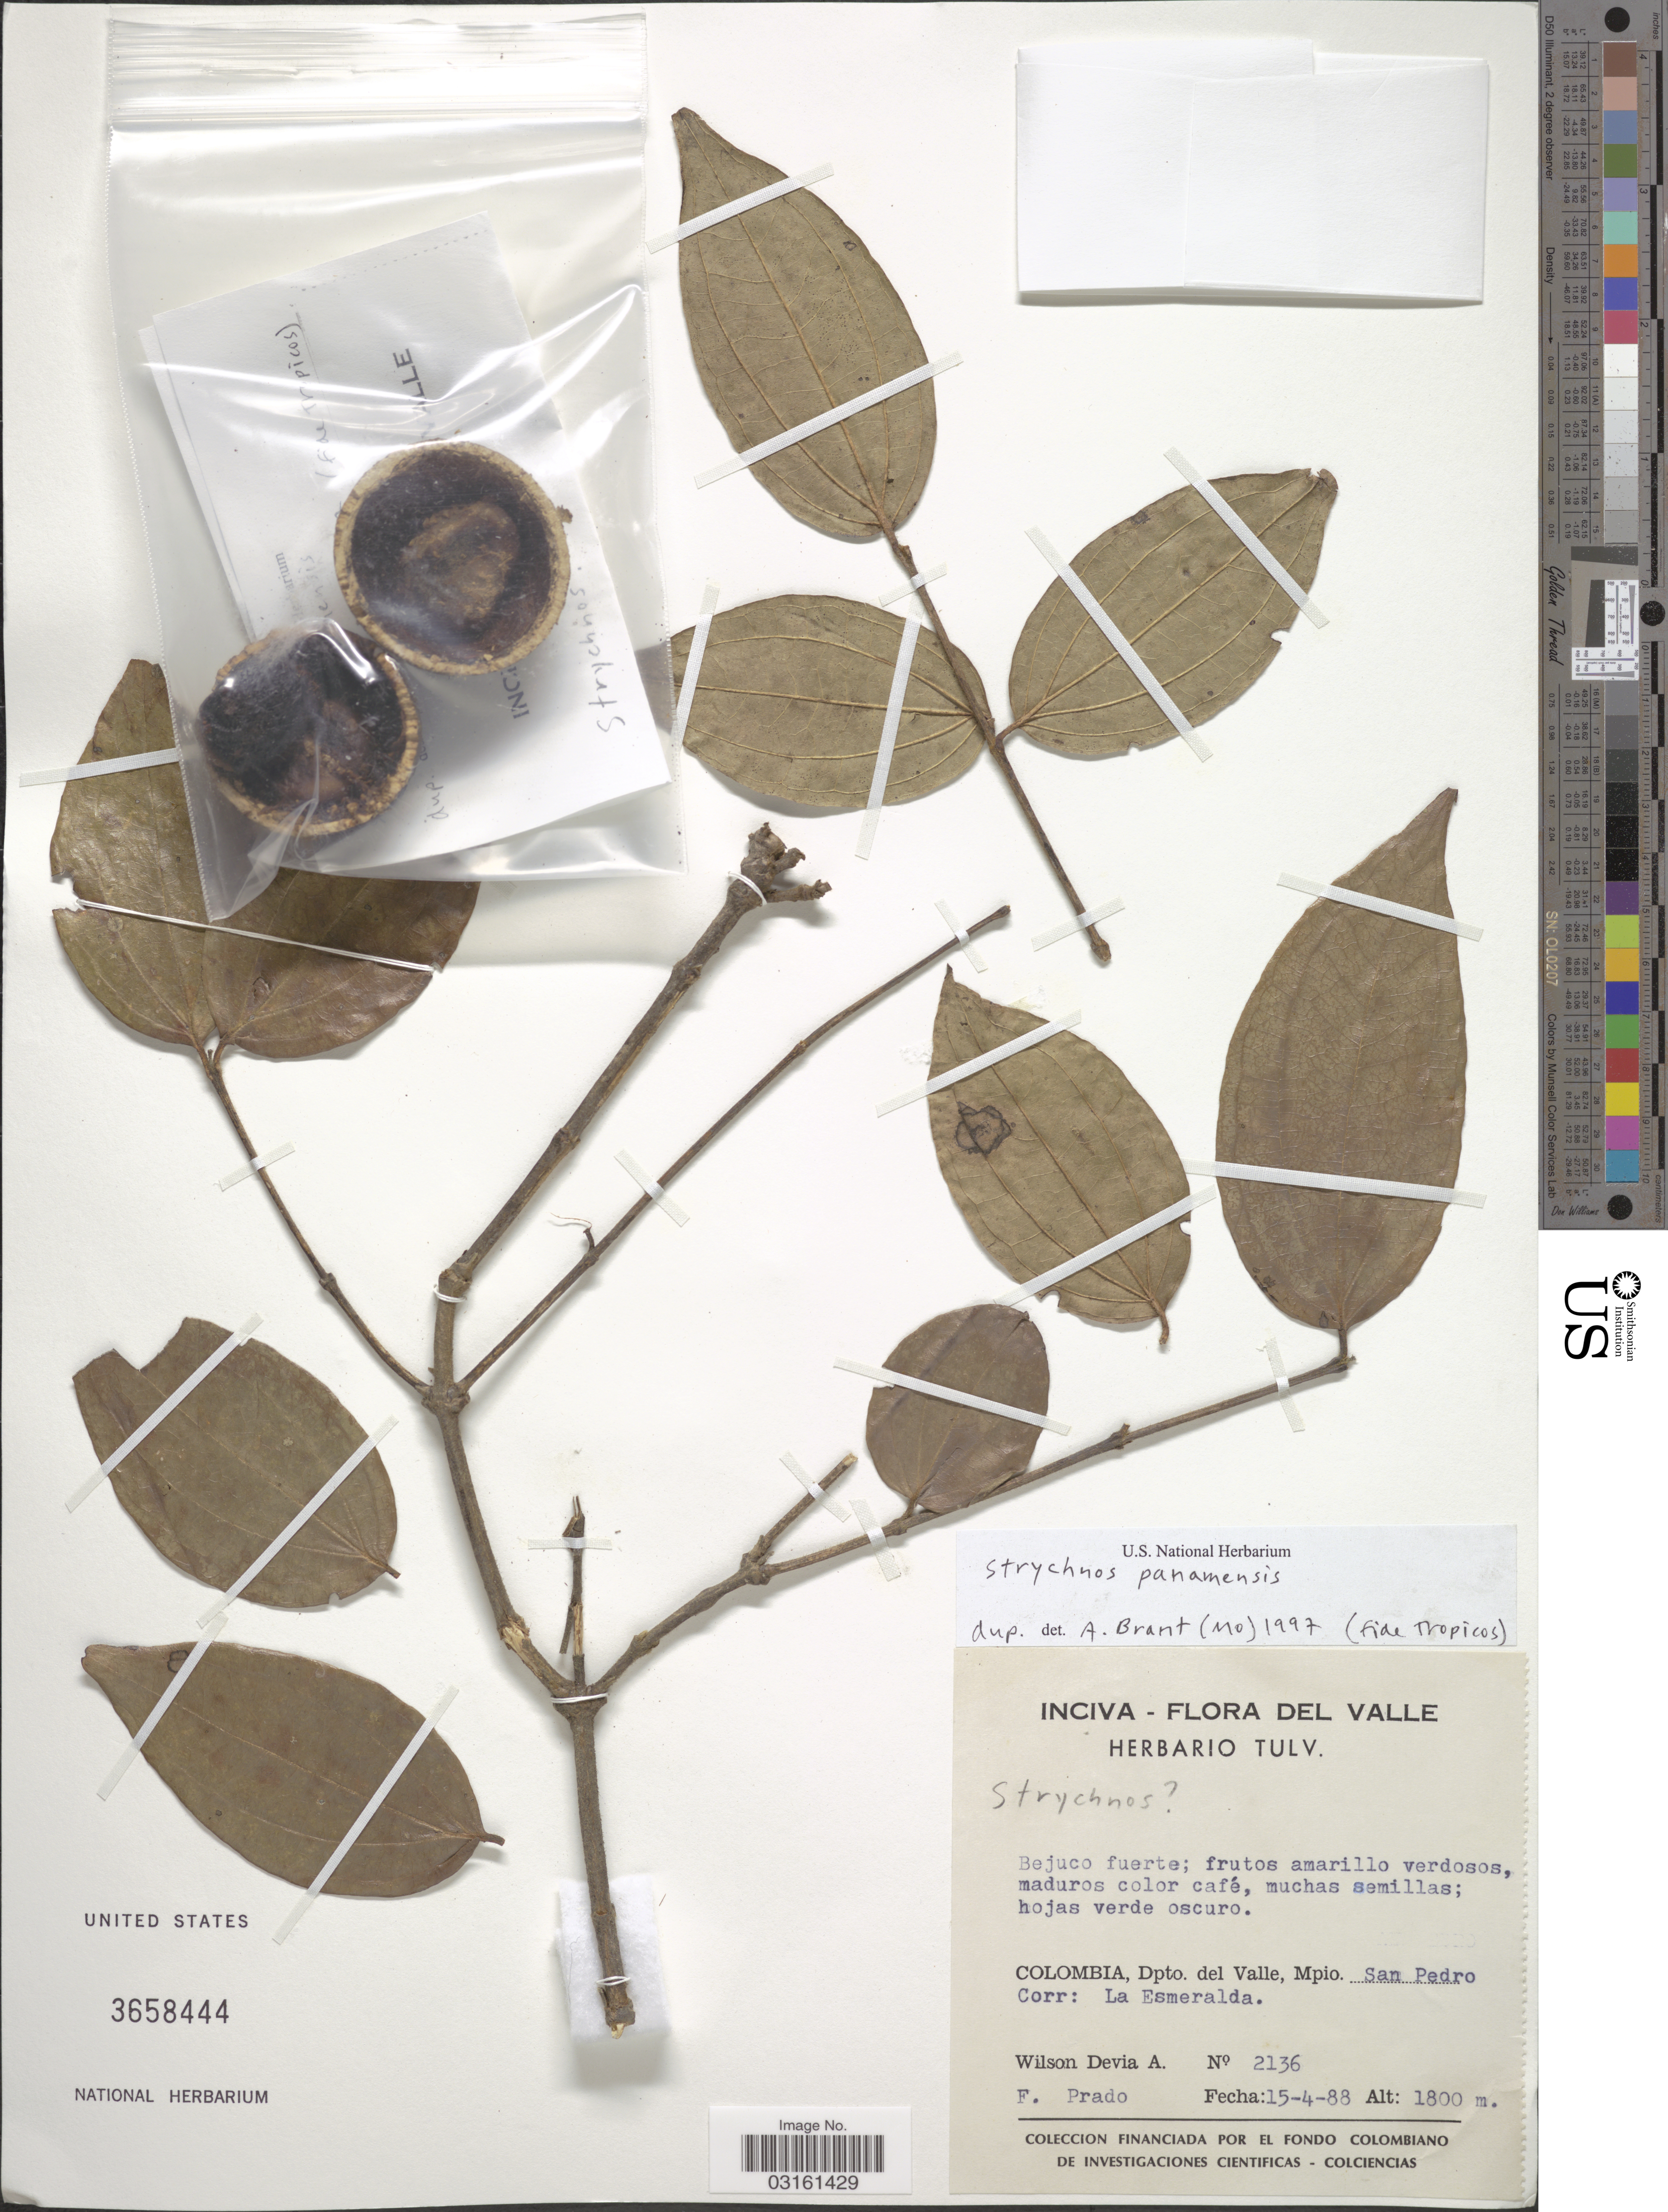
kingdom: Plantae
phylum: Tracheophyta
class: Magnoliopsida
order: Gentianales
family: Loganiaceae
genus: Strychnos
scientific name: Strychnos panamensis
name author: Seem.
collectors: W. Devia A. & F. Prado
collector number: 2136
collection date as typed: Transcribed d/m/y: 15/4/88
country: Colombia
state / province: Valle del Cauca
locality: Dpto. del Valle, Mpio. San Pedro, Corr: La Esmeralda.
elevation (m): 1800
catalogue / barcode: US 3658444